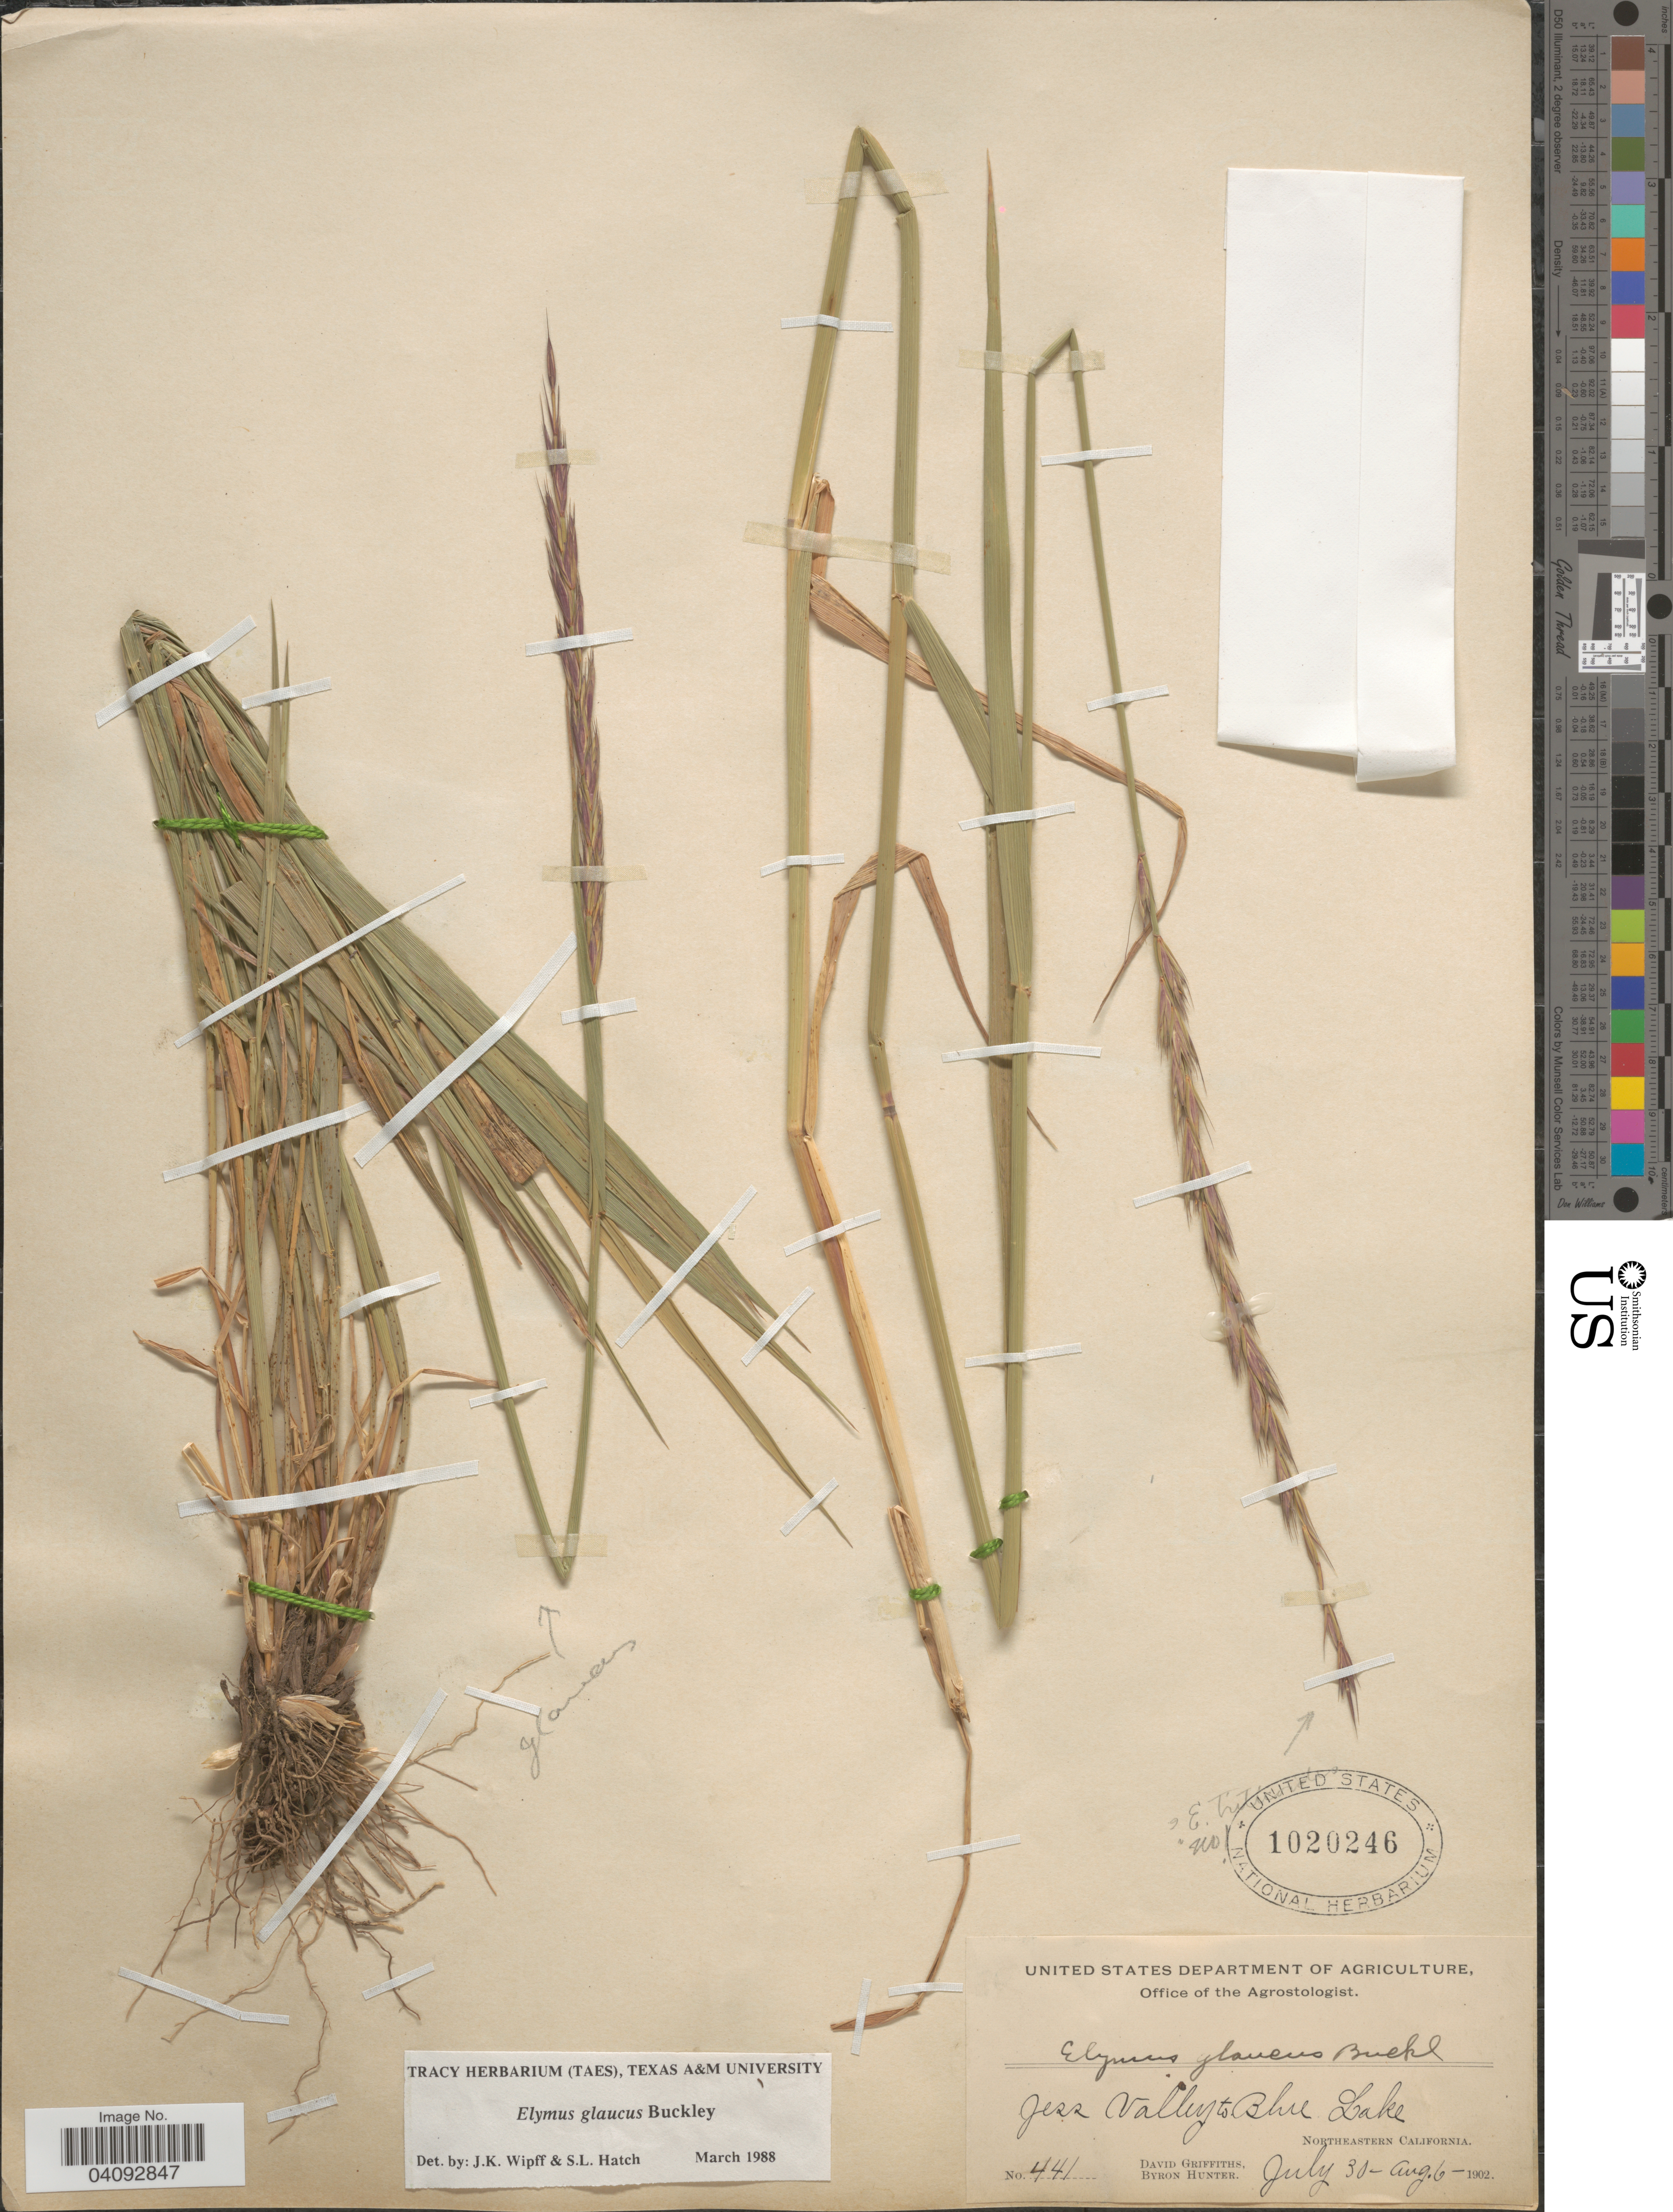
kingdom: Plantae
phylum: Tracheophyta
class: Liliopsida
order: Poales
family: Poaceae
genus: Elymus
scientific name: Elymus glaucus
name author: Buckley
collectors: D. Griffiths & B. Hunter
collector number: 441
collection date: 1902-07-30/1902-08-06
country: United States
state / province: California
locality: Jess Valley to Blue Lake. Northeastern California.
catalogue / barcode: US 1020246